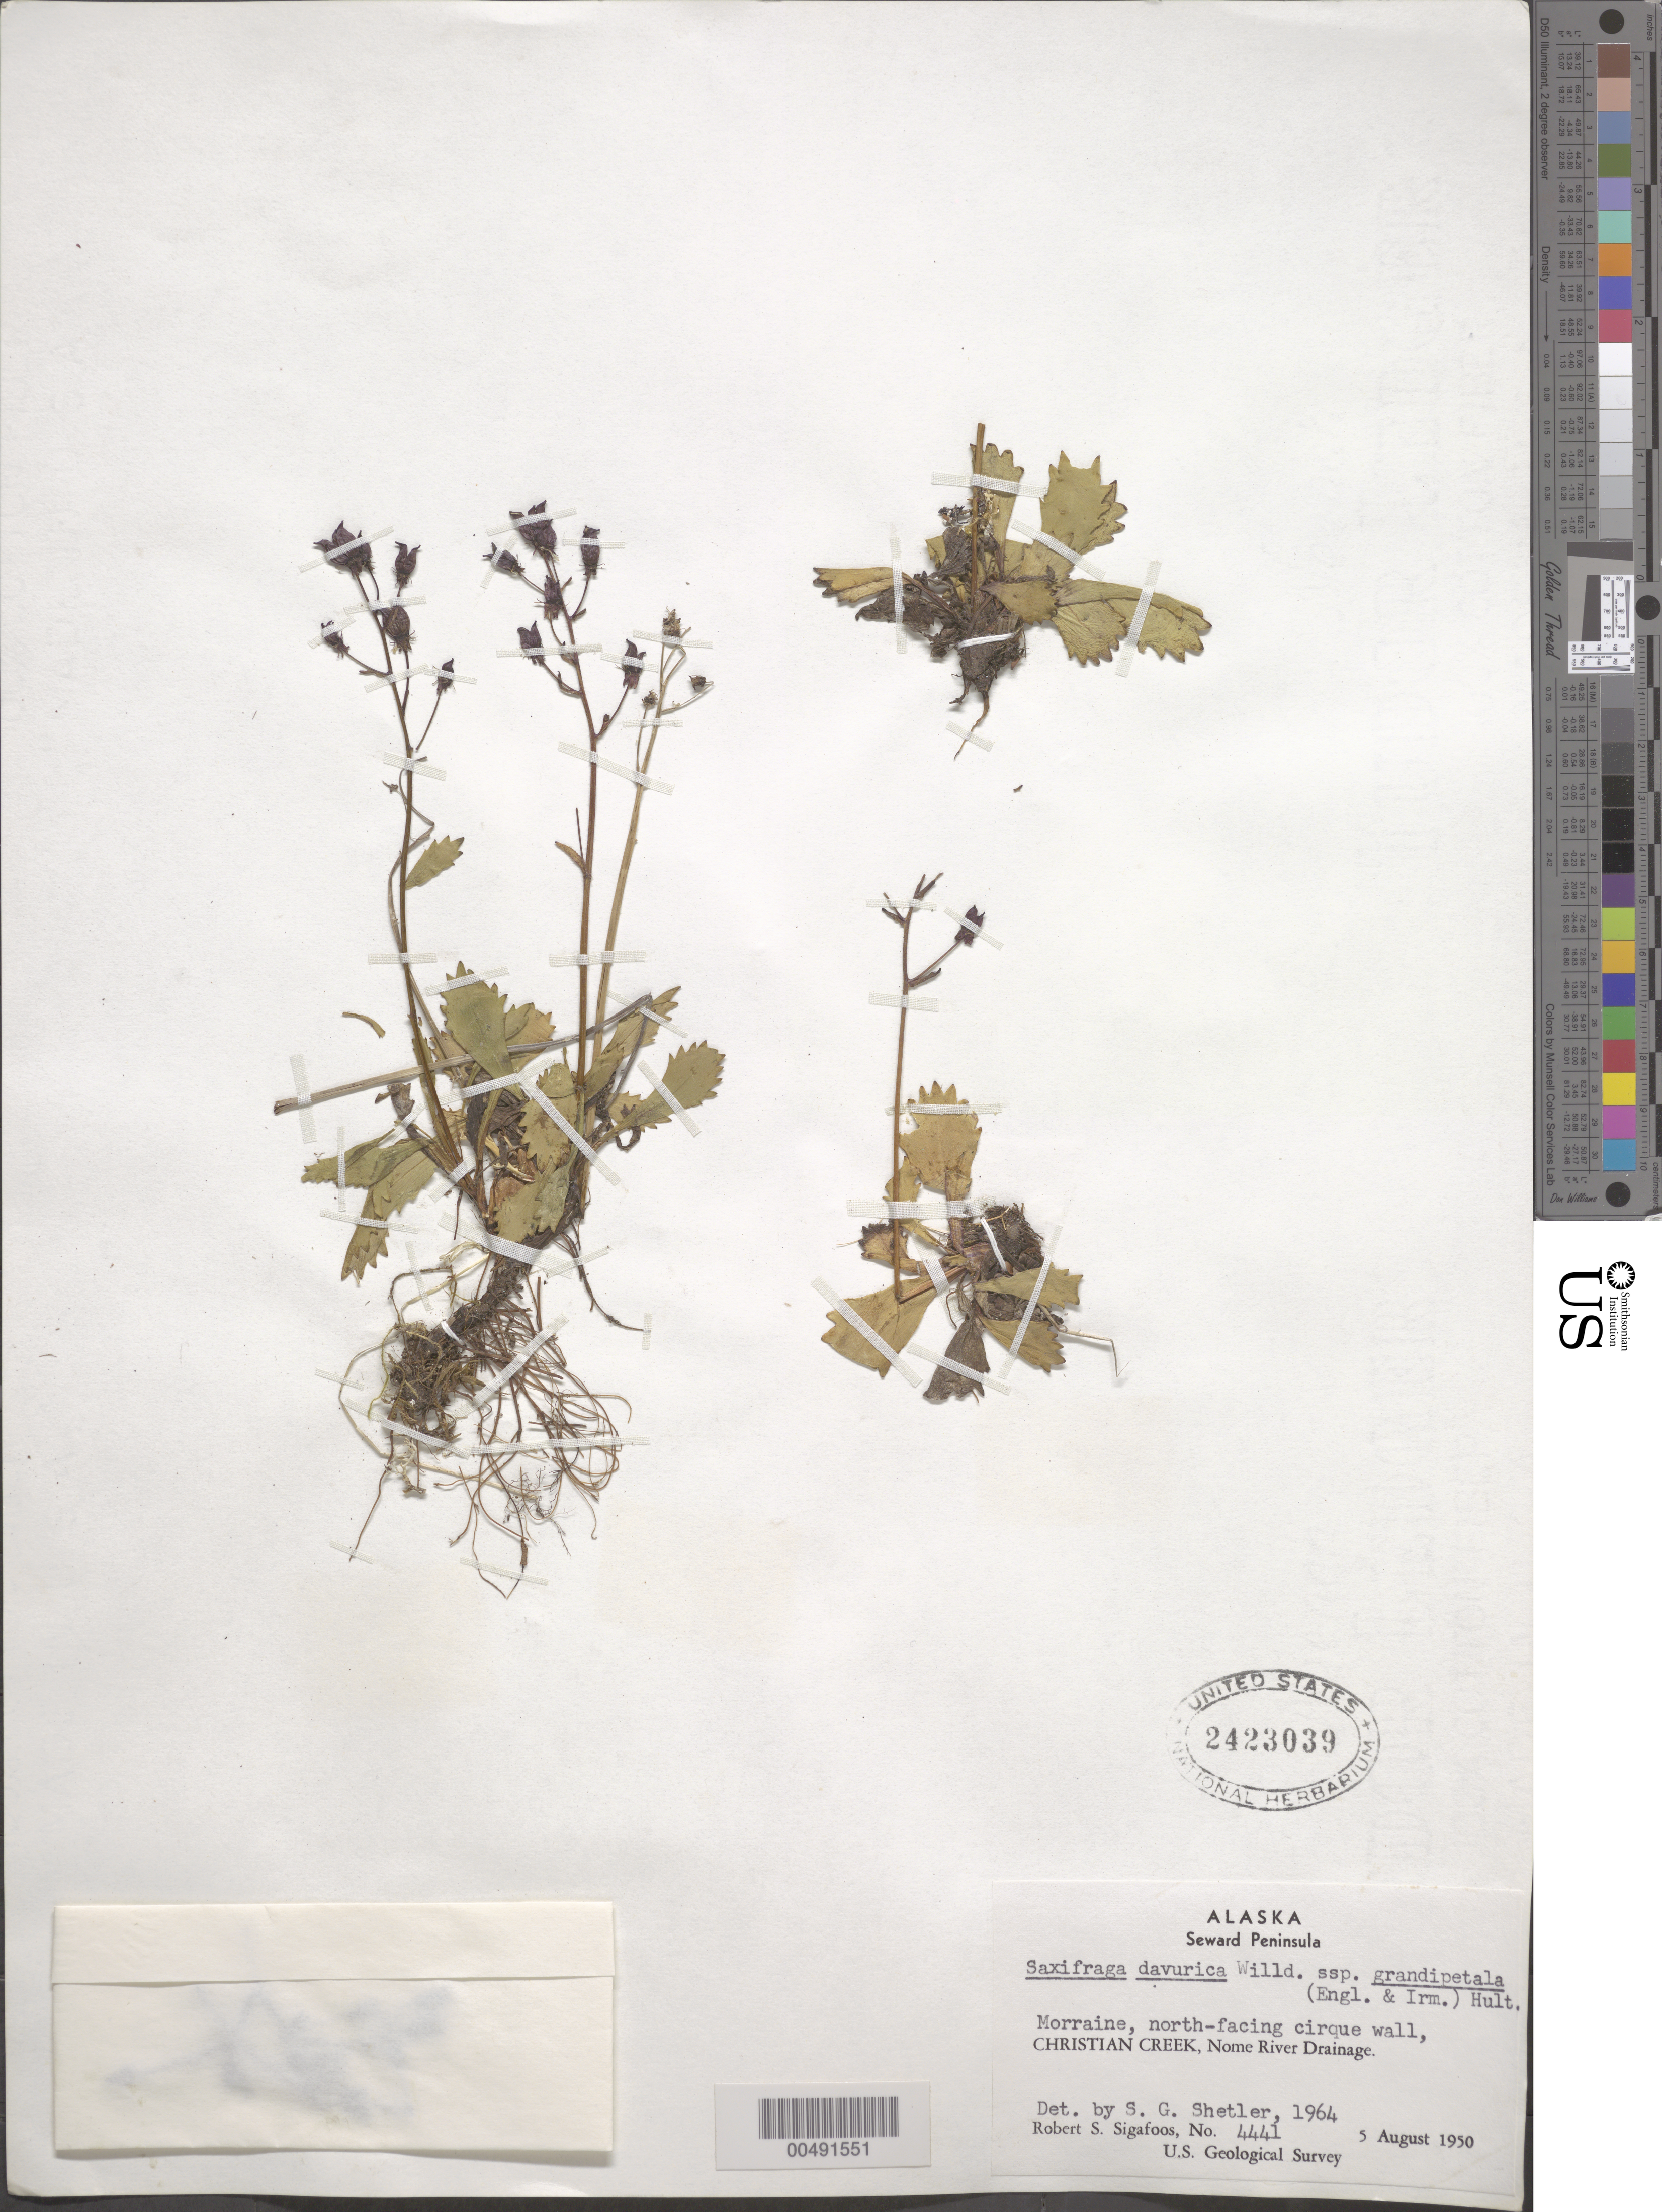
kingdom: Plantae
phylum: Tracheophyta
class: Magnoliopsida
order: Saxifragales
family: Saxifragaceae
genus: Micranthes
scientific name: Micranthes calycina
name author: (Sternb.) Gornall & H. Ohba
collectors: R. Sigafoos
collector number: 4441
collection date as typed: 05 Aug 1950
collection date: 1950-08-05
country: United States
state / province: Alaska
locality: Seward Peninsula, Morraine, Christian Creek, Nome River Drainage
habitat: north-facing cirque wall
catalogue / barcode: US 2423039